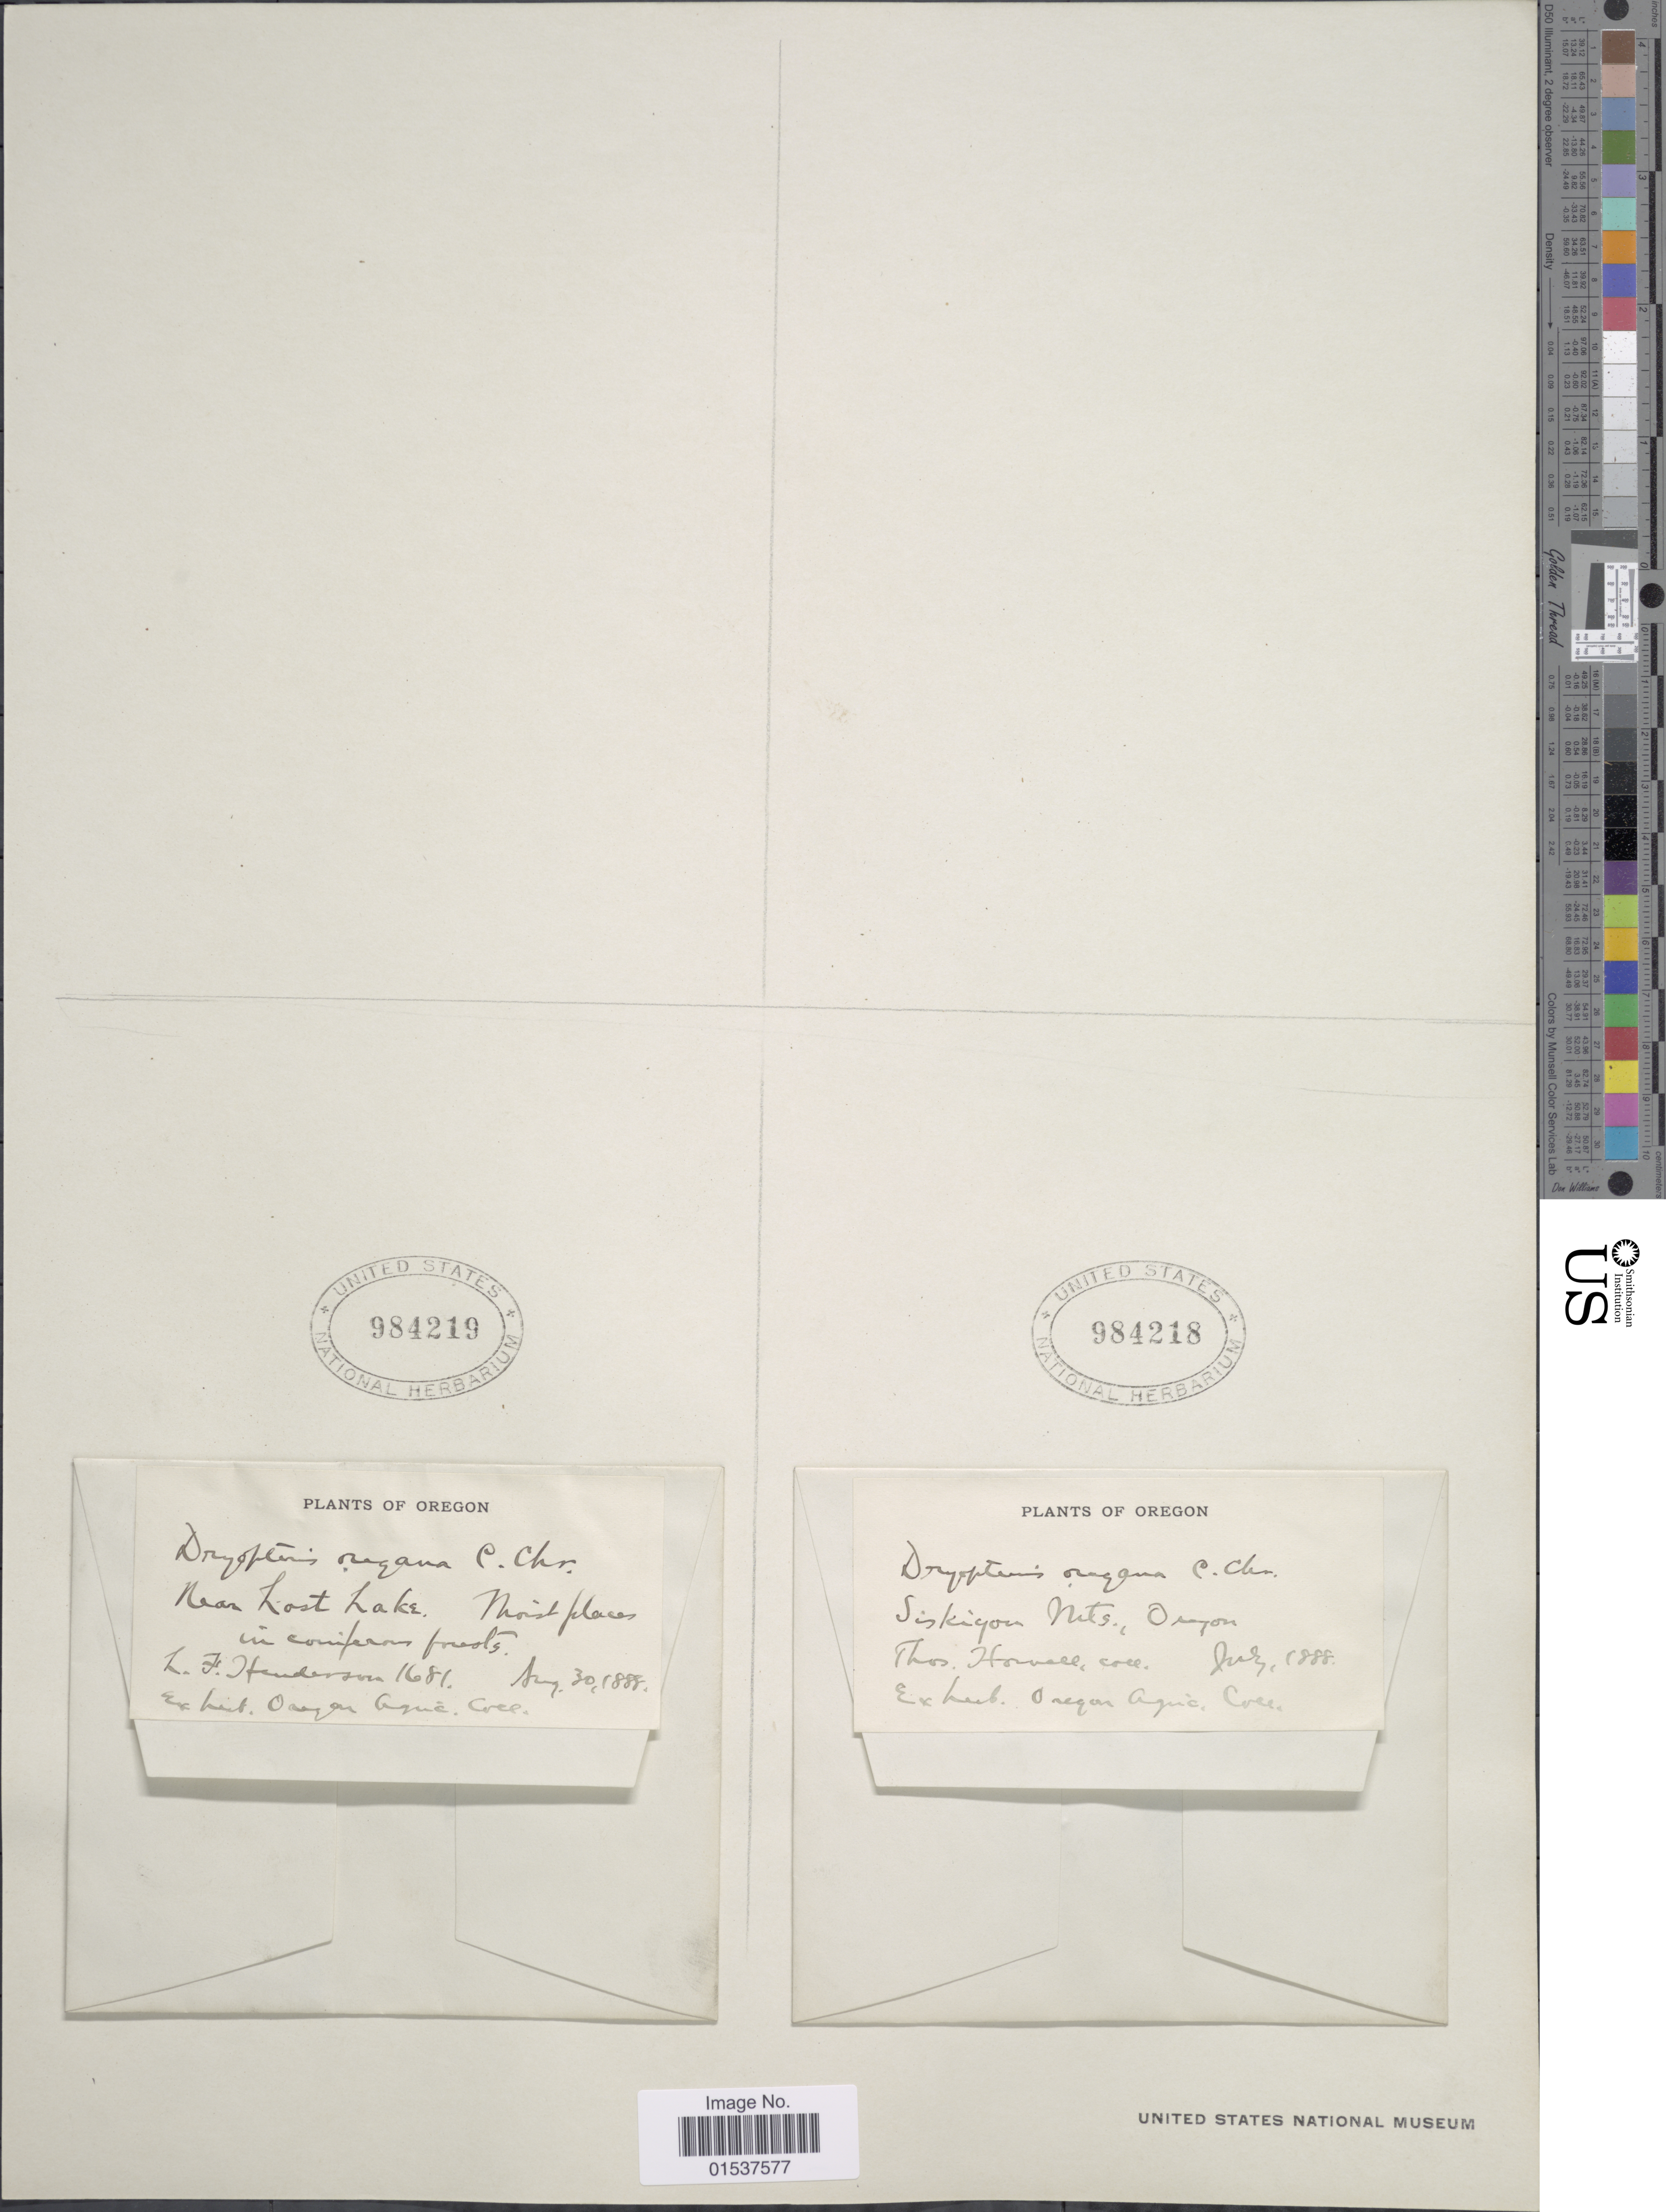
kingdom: Plantae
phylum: Tracheophyta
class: Polypodiopsida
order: Polypodiales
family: Thelypteridaceae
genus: Parathelypteris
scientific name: Parathelypteris nevadensis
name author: (Baker) Holttum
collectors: T. Howell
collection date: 1888-07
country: United States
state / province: Oregon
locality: Siskiyou Mts.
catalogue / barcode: US 984218-2